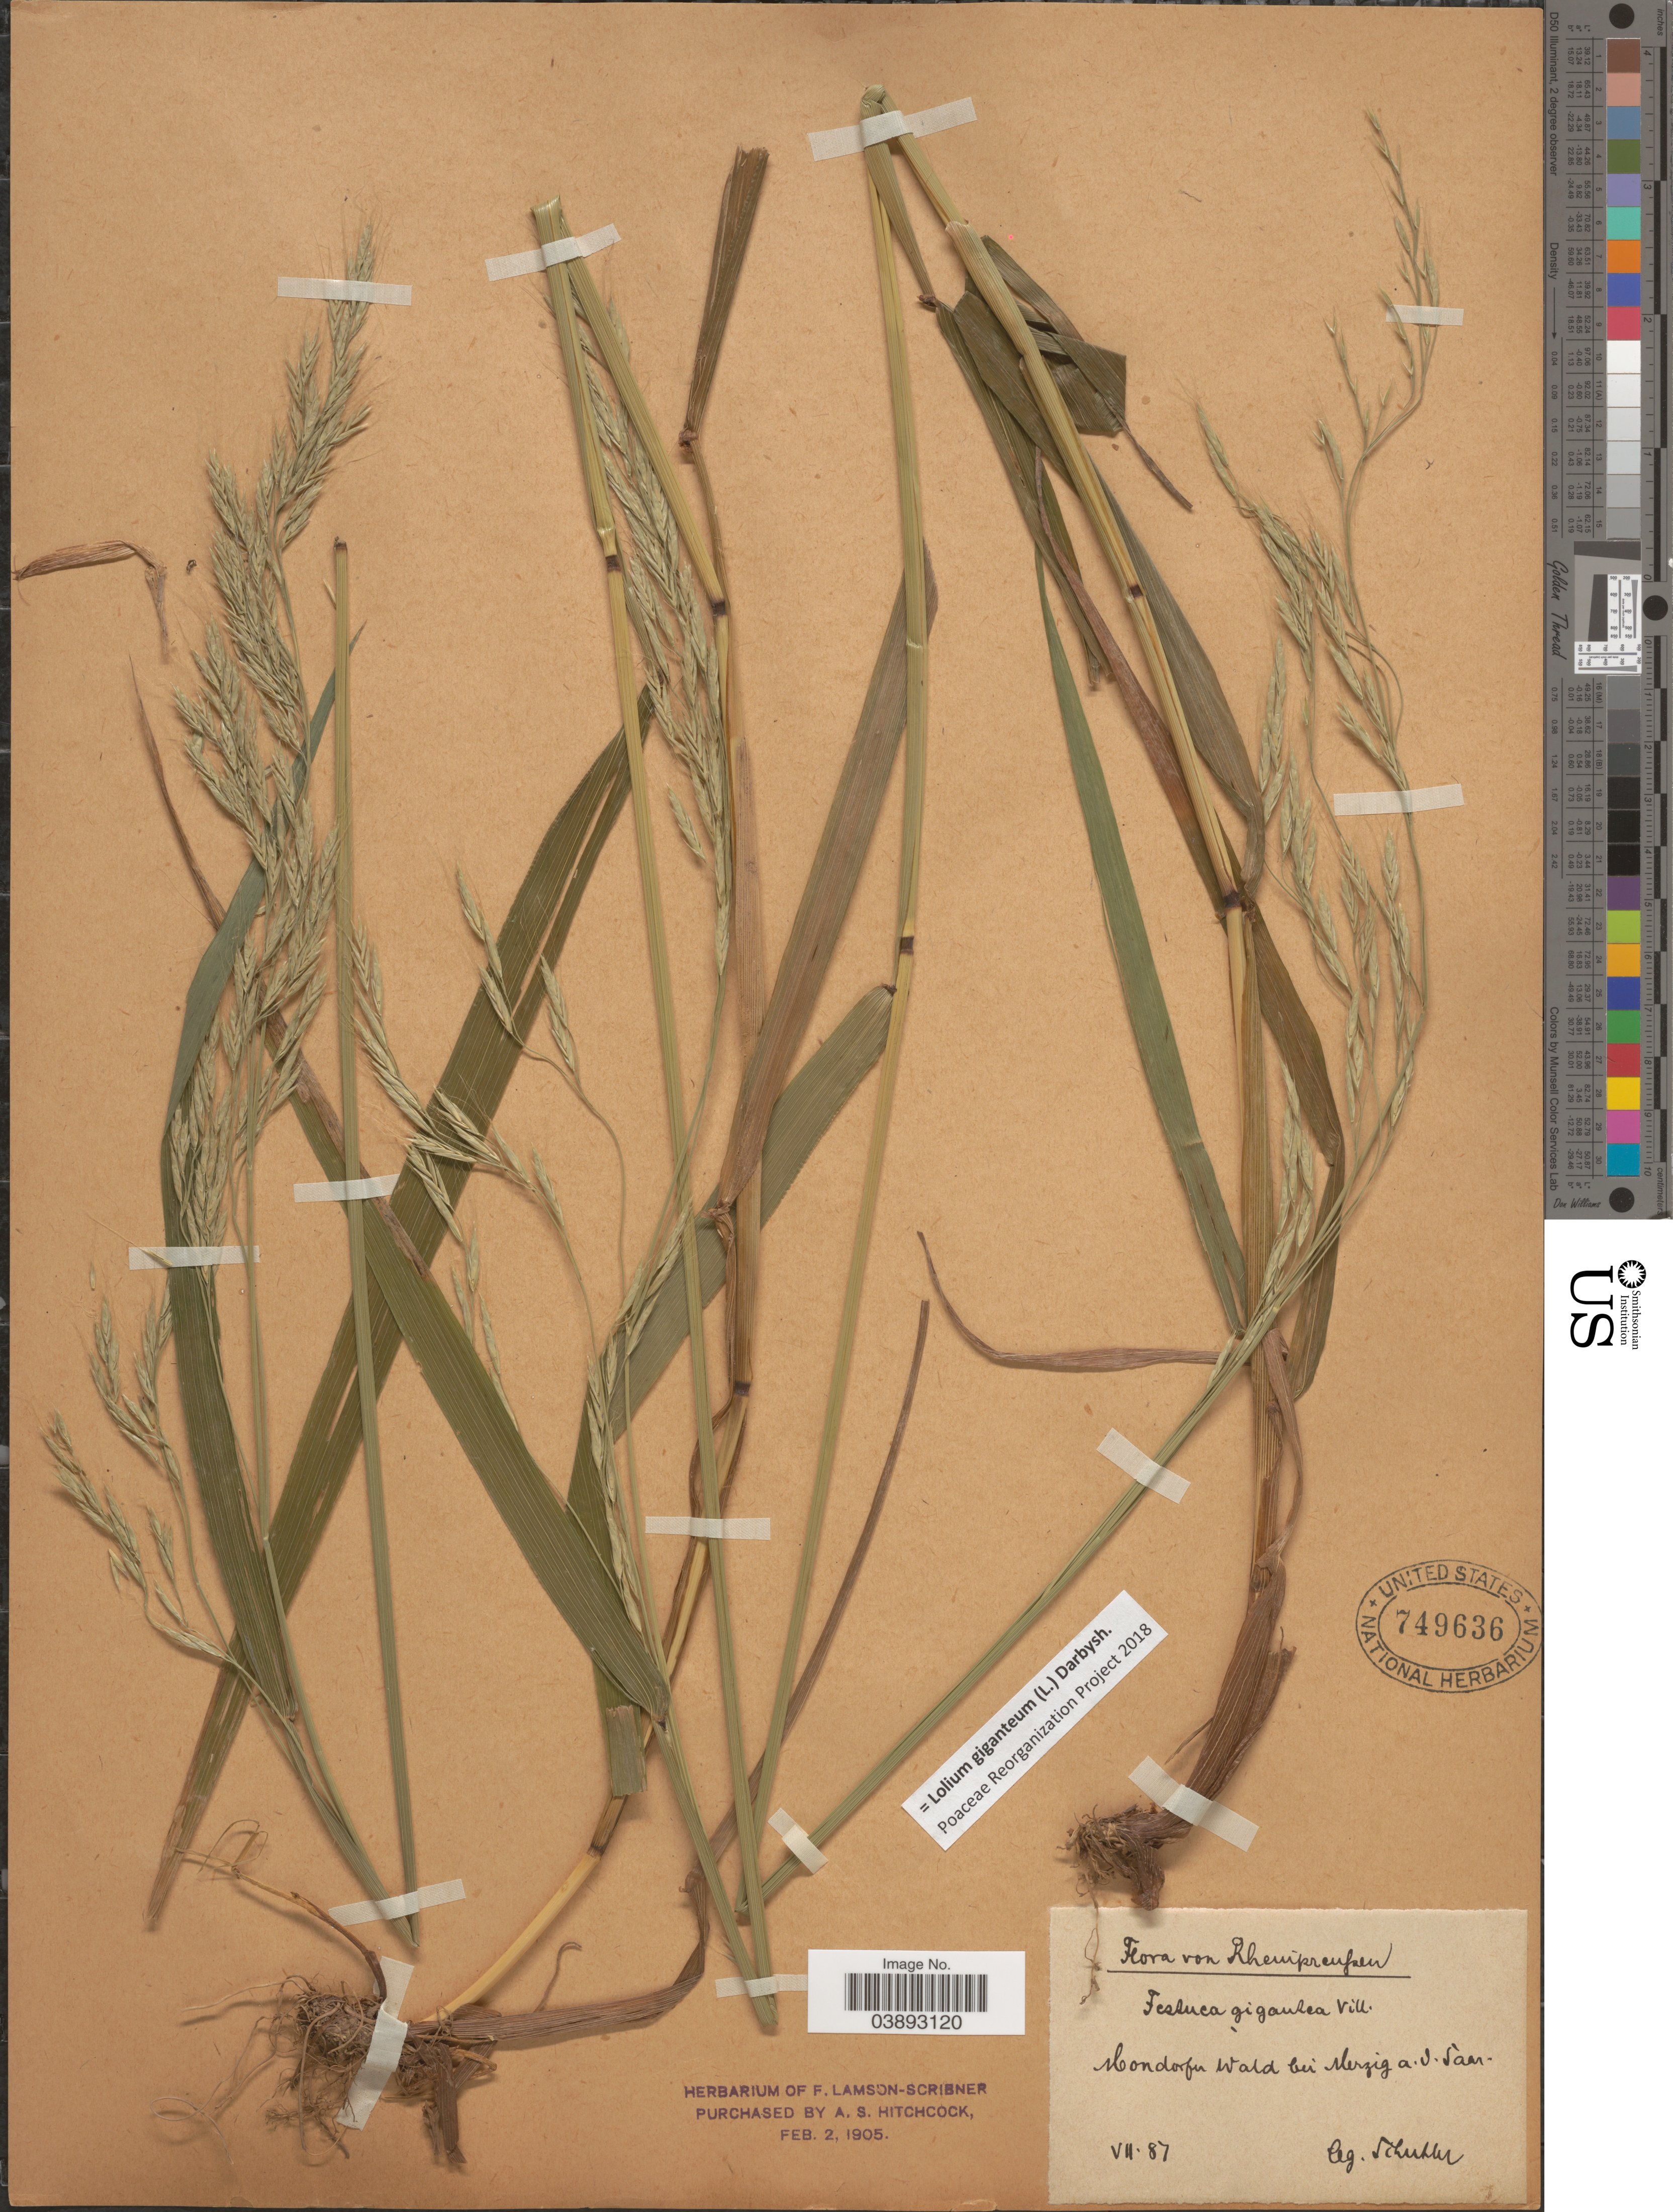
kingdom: Plantae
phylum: Tracheophyta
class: Liliopsida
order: Poales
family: Poaceae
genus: Lolium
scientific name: Lolium giganteum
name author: (L.) Darbysh.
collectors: Schuhler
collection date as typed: Transcribed d/m/y: /7/87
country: Germany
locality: Rheinpreussen Mondorfer Wald bei Merzig a. d. Saar.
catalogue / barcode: US 749636